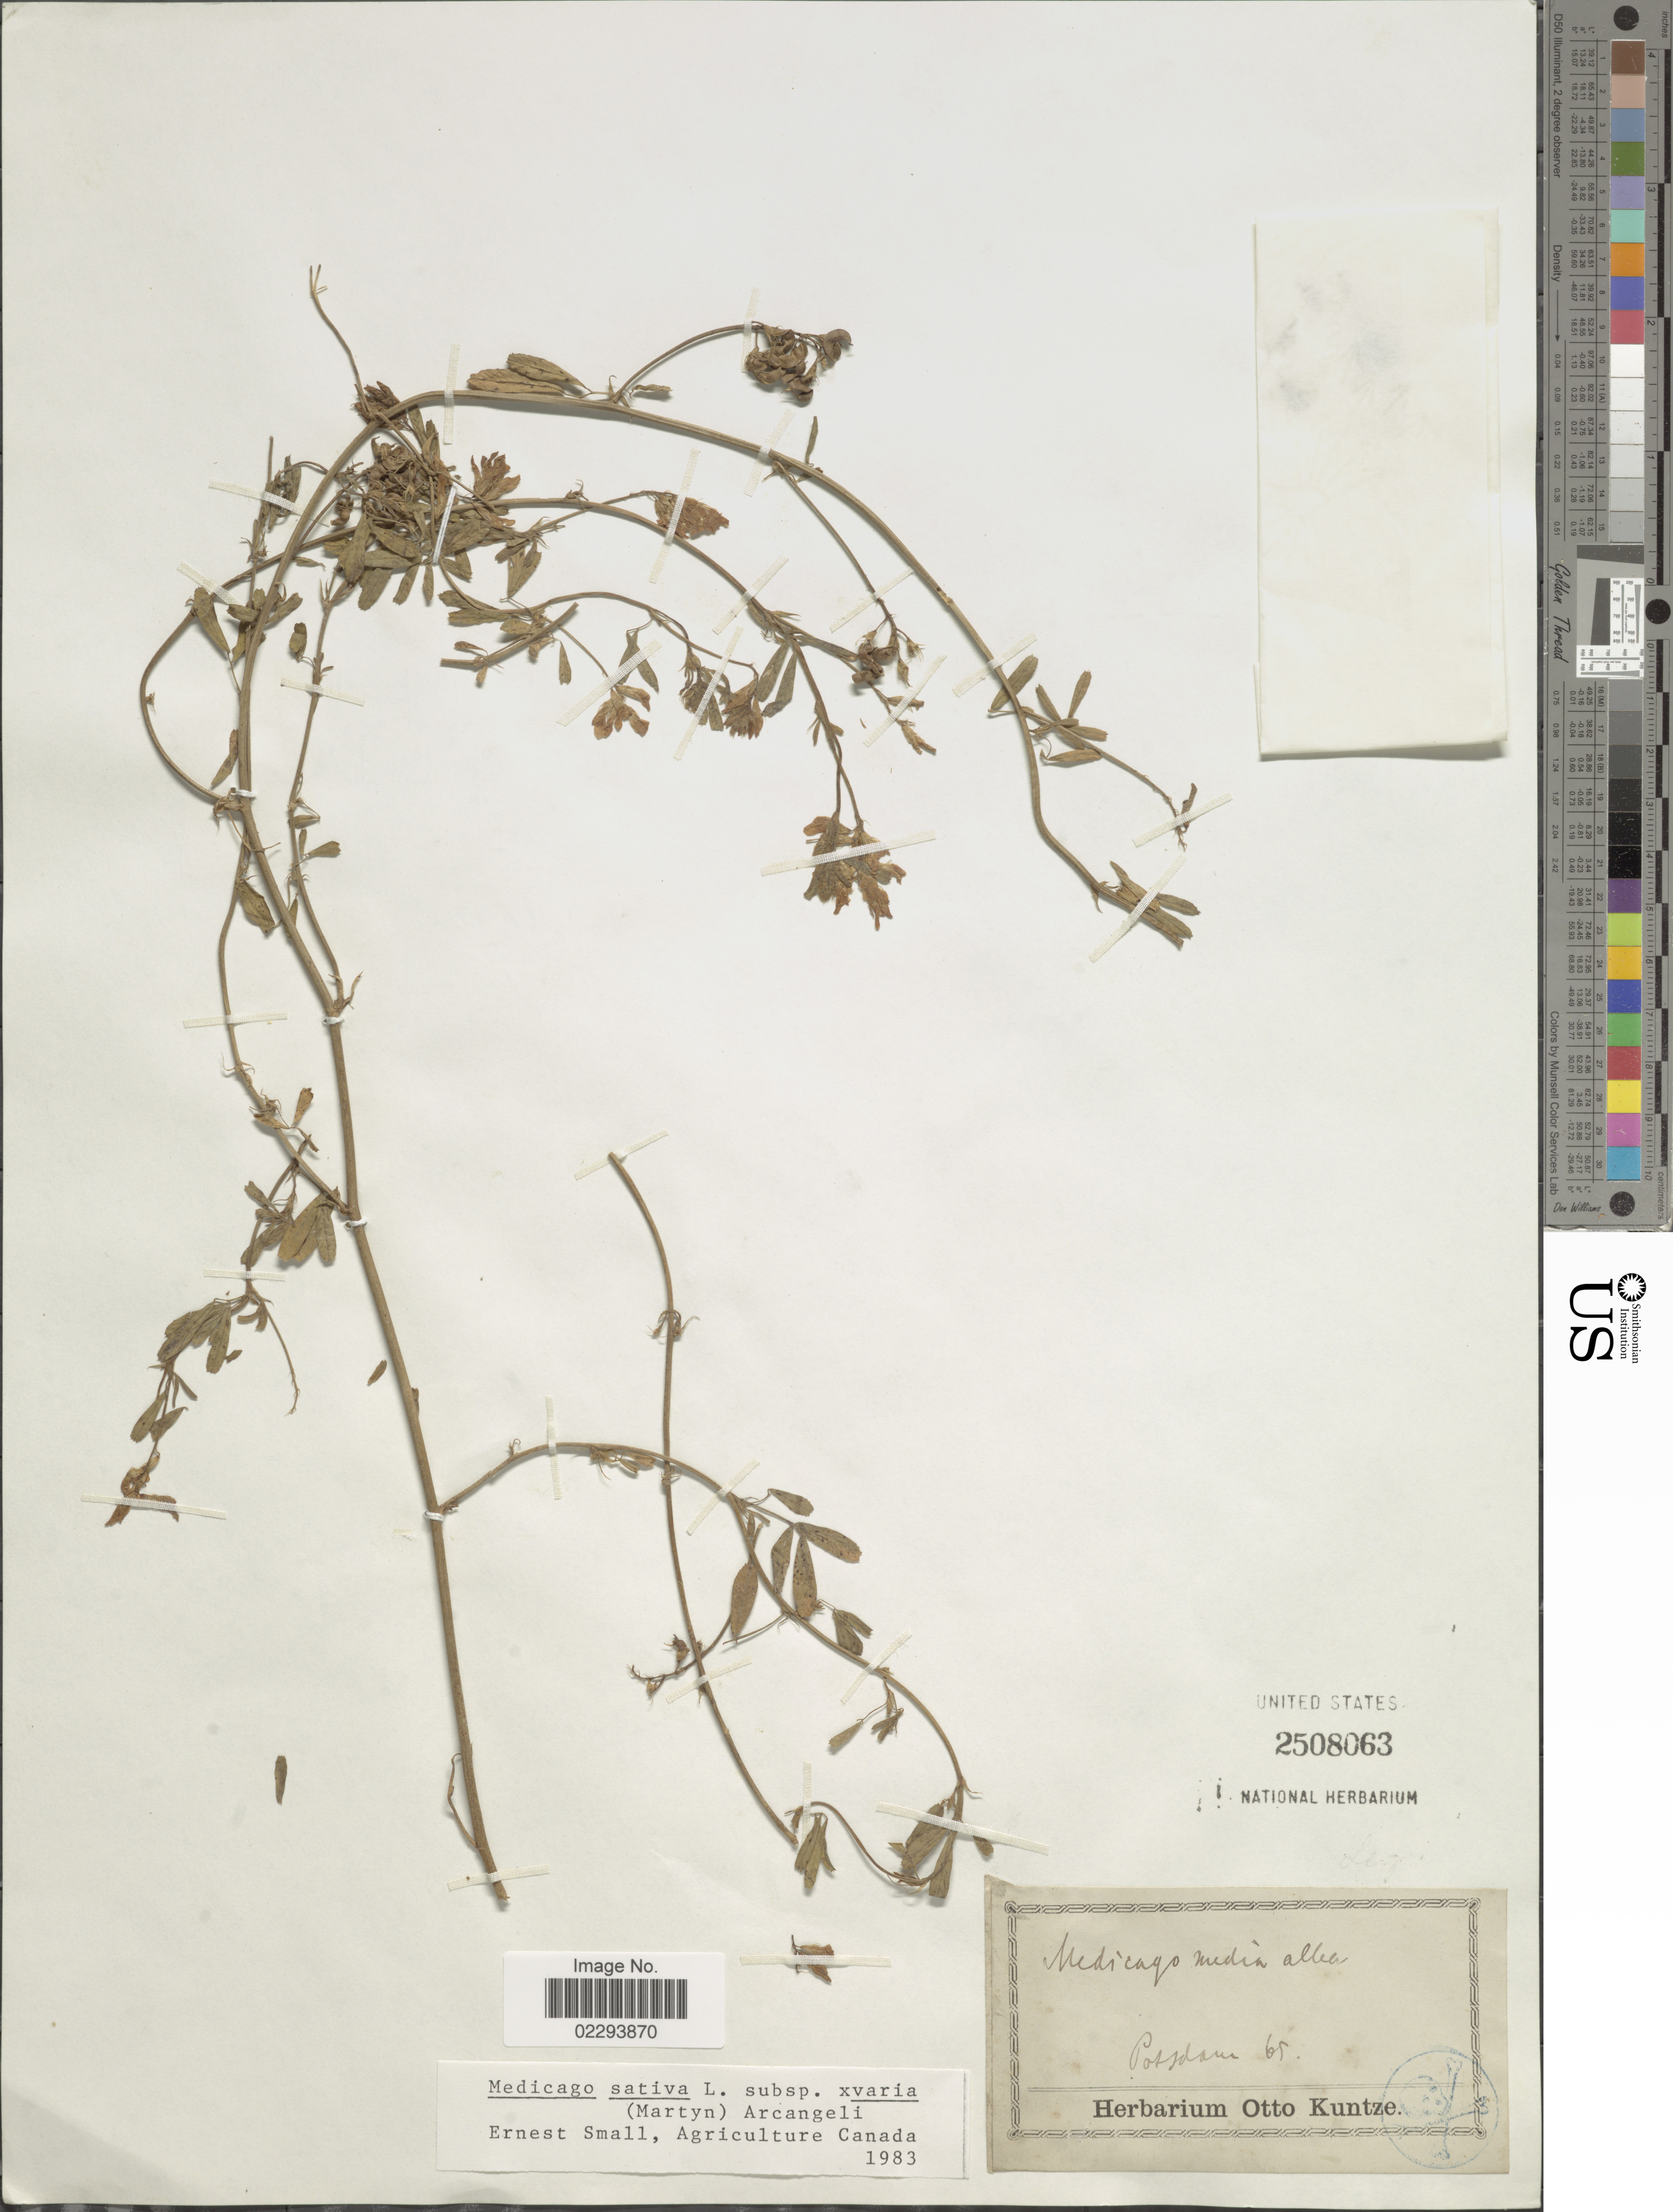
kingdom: Plantae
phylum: Tracheophyta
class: Magnoliopsida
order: Fabales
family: Fabaceae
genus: Medicago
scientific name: Medicago sativa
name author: L.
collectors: ex herb. Otto Kuntze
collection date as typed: Transcribed d/m/y: //65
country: Germany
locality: Potsdam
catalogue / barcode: US 2508063